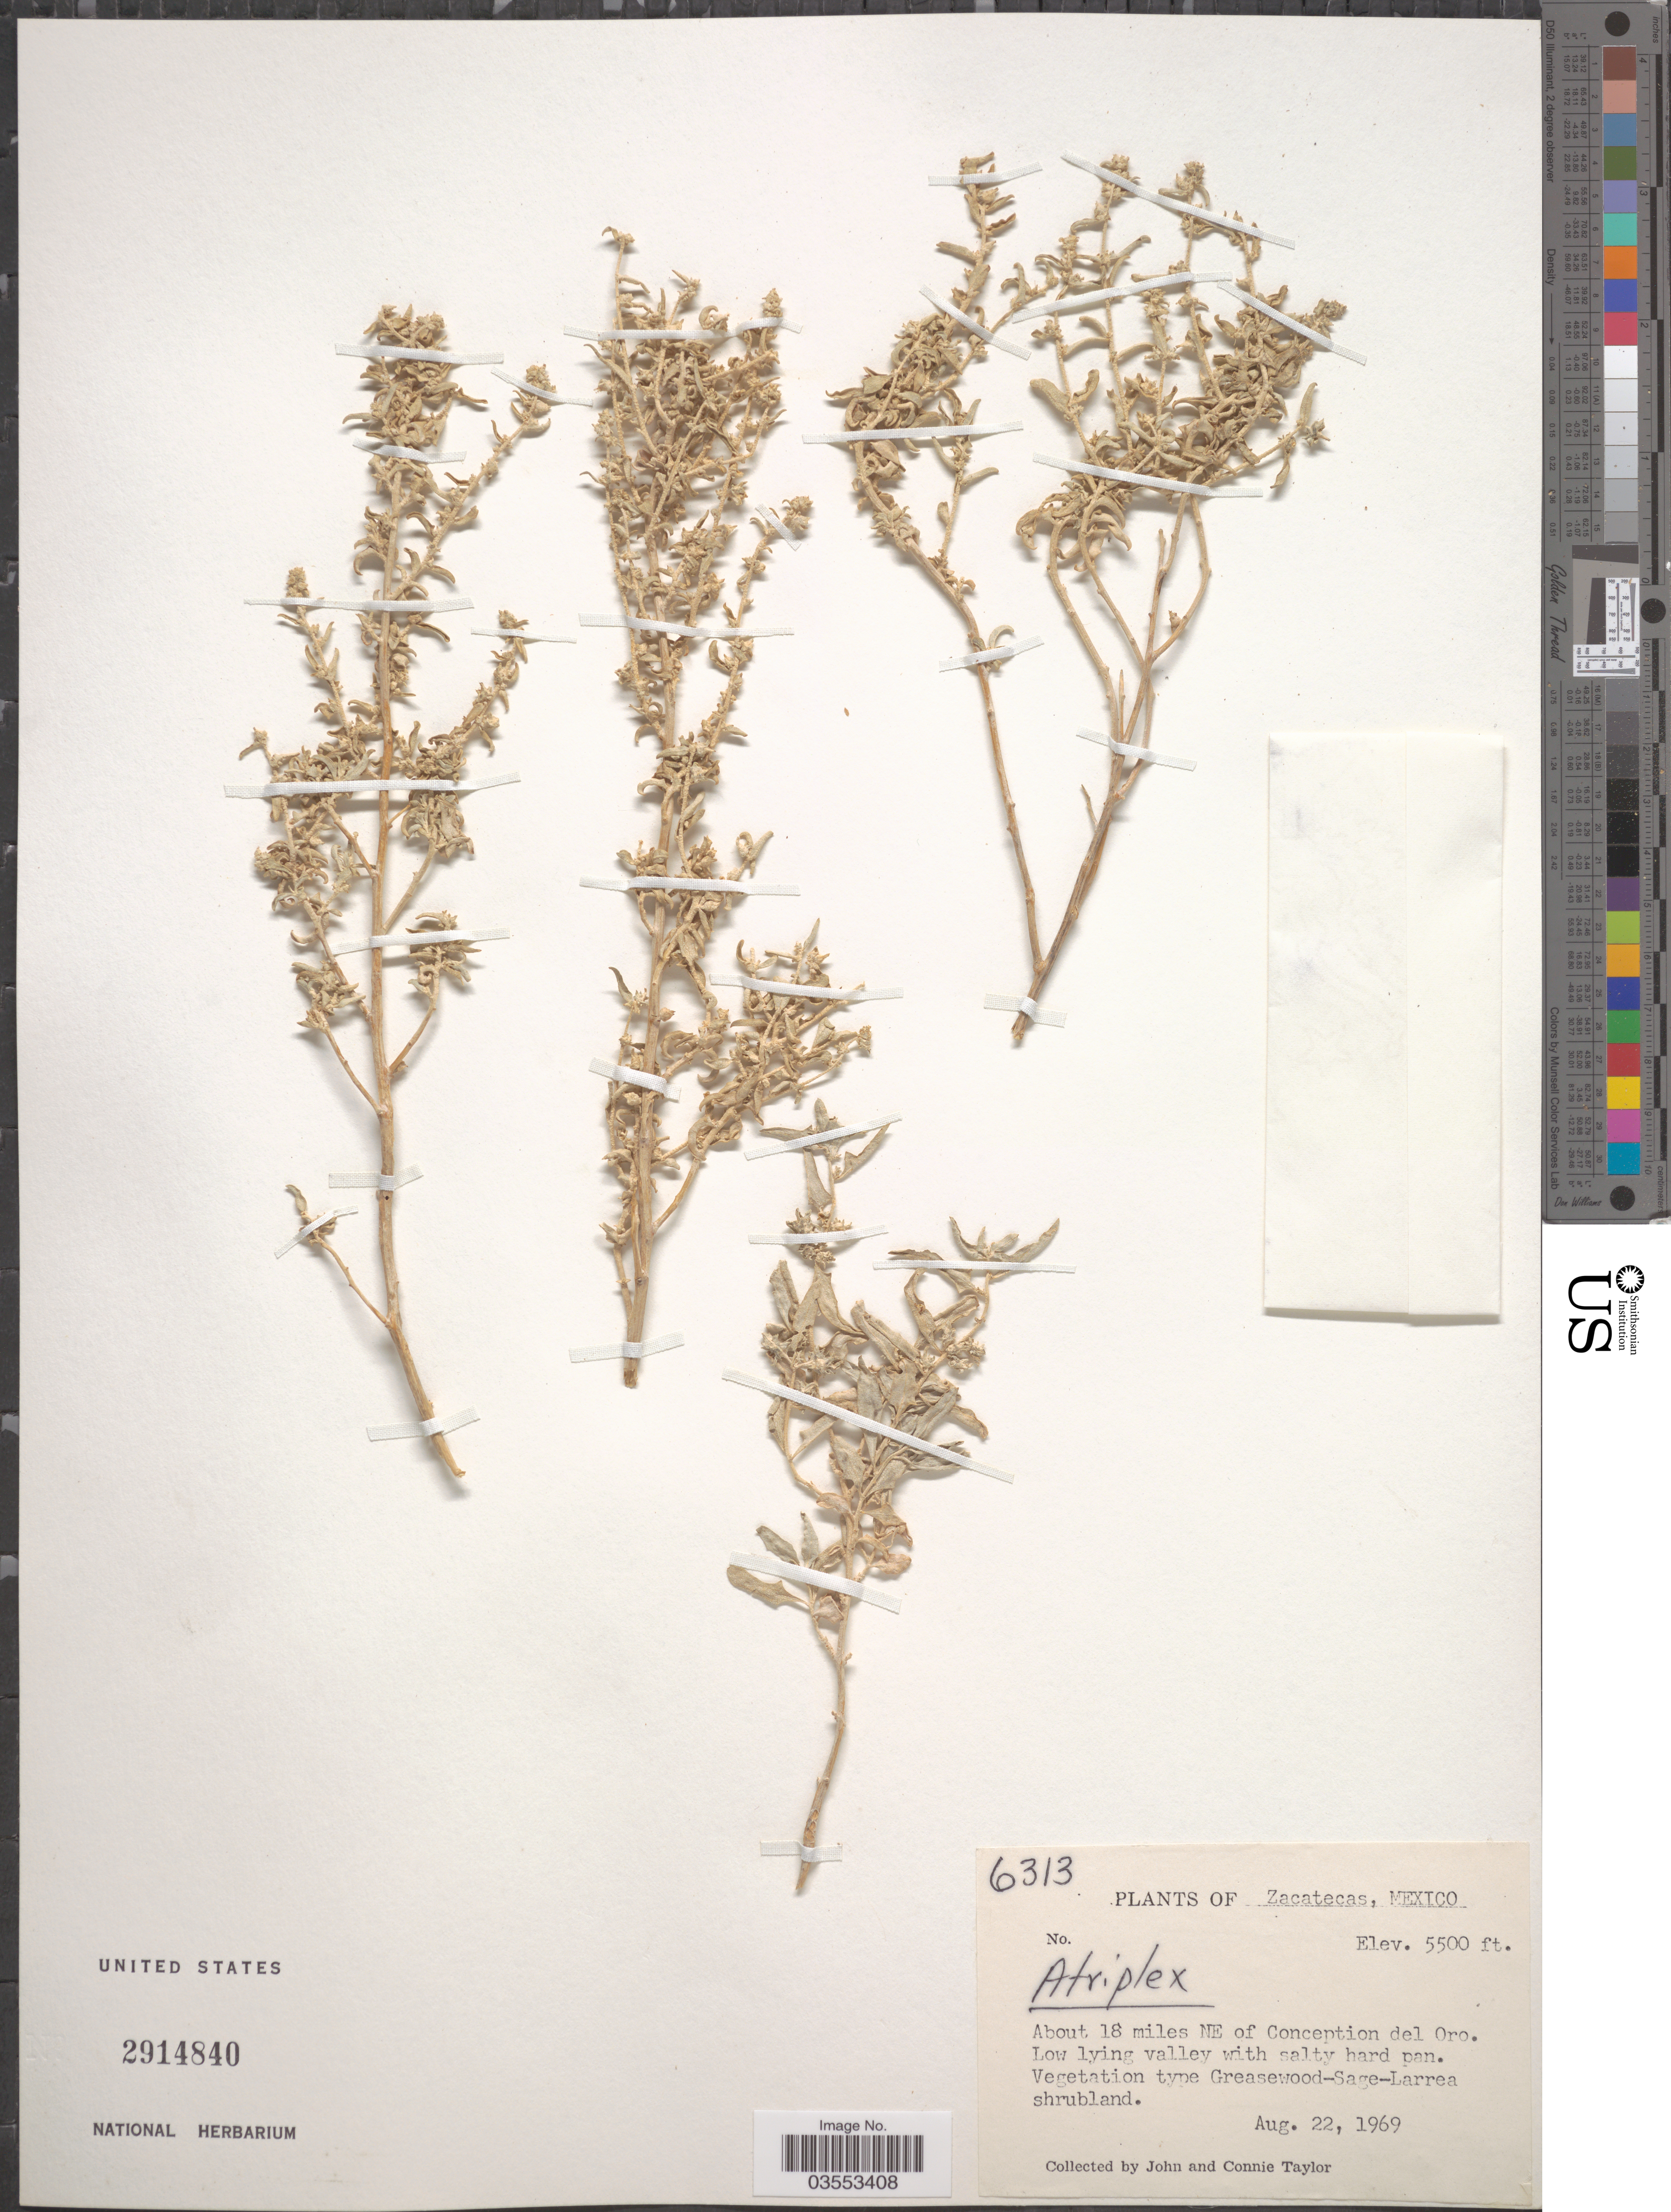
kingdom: Plantae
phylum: Tracheophyta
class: Magnoliopsida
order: Caryophyllales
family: Amaranthaceae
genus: Atriplex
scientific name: Atriplex sp.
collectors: J. Taylor & C. Taylor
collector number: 6313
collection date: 1969-08-22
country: Mexico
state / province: Zacatecas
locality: About 18 miles NE of Conception del Oro.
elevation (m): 1676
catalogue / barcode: US 2914840